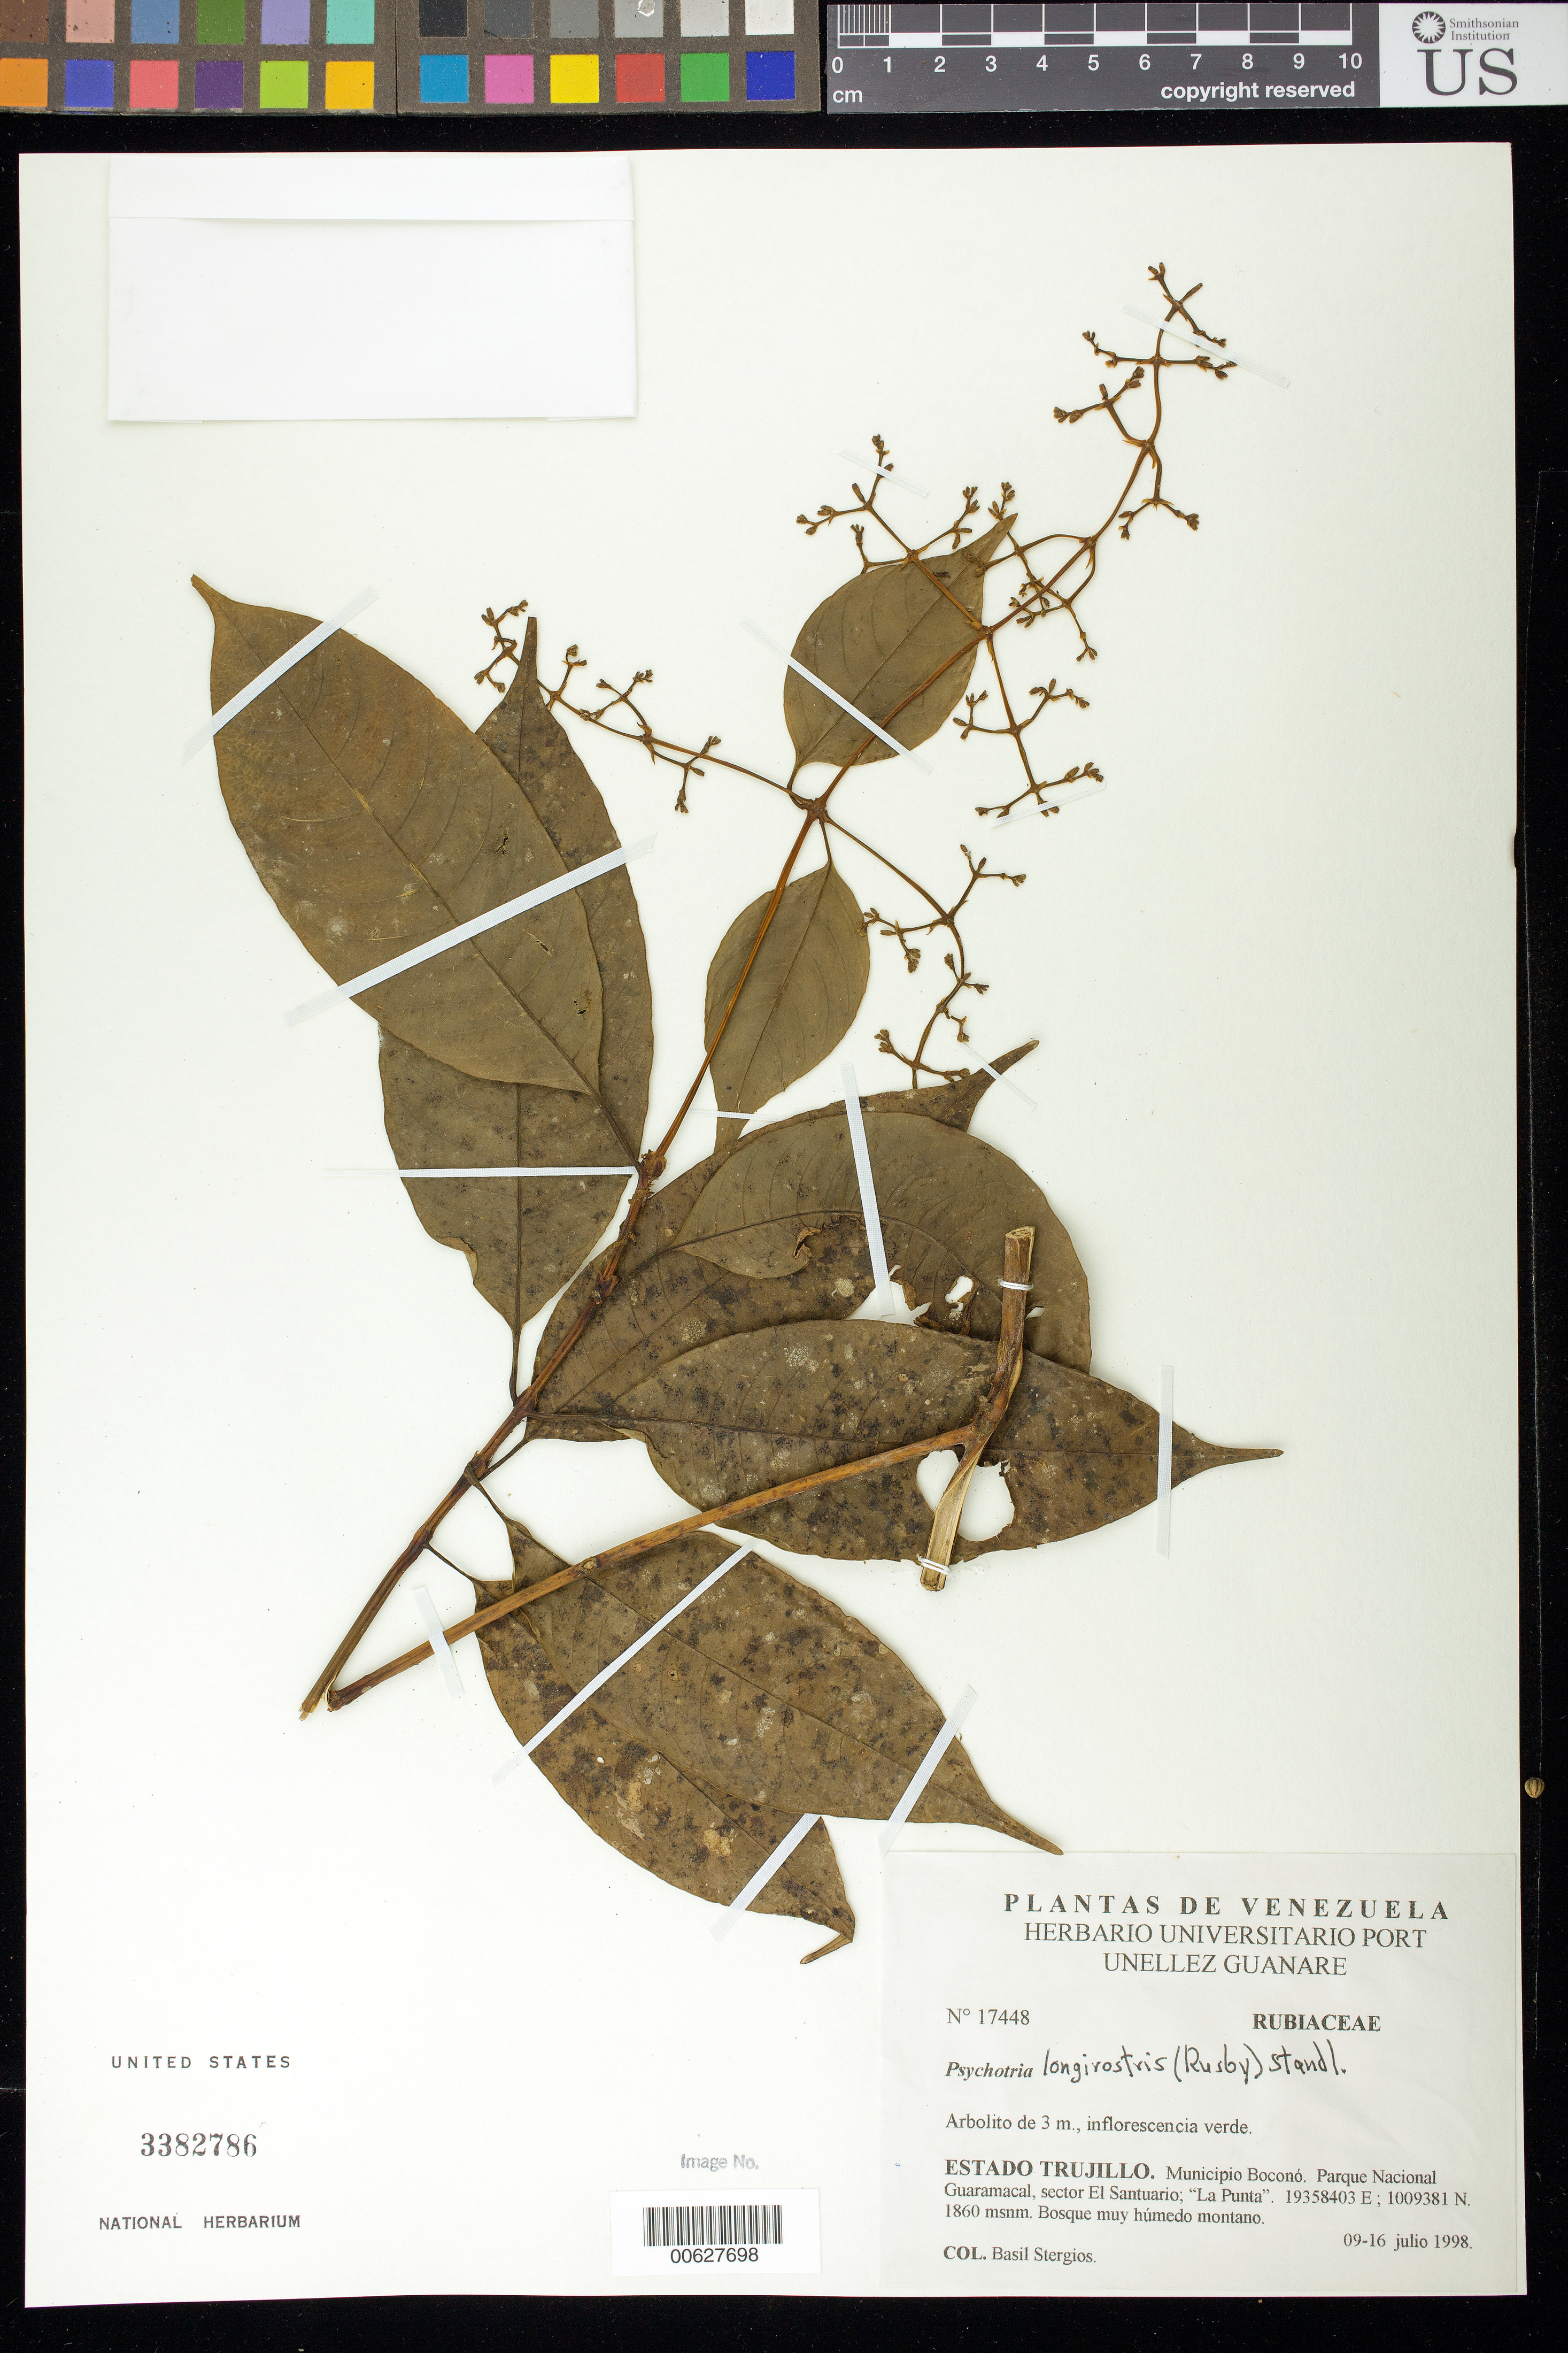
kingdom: Plantae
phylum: Tracheophyta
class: Magnoliopsida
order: Gentianales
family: Rubiaceae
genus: Psychotria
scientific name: Psychotria longirostris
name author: (Rusby) Standl.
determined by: Aymard C., G. A., (PORT), Univ. Nac. Exp. de los Llanos Ezequiel Zamora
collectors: B. G. Stergios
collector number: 17448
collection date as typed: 09 Jul 1998 to 16 Jul 1998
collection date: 1998-07-09/1998-07-16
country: Venezuela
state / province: Trujillo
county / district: Boconó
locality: Parque Nacional Guaramacal, Sector El Santuario, La Punta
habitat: Bosque muy húmedo montano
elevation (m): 1860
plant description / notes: PORT, US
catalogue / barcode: US 3382786